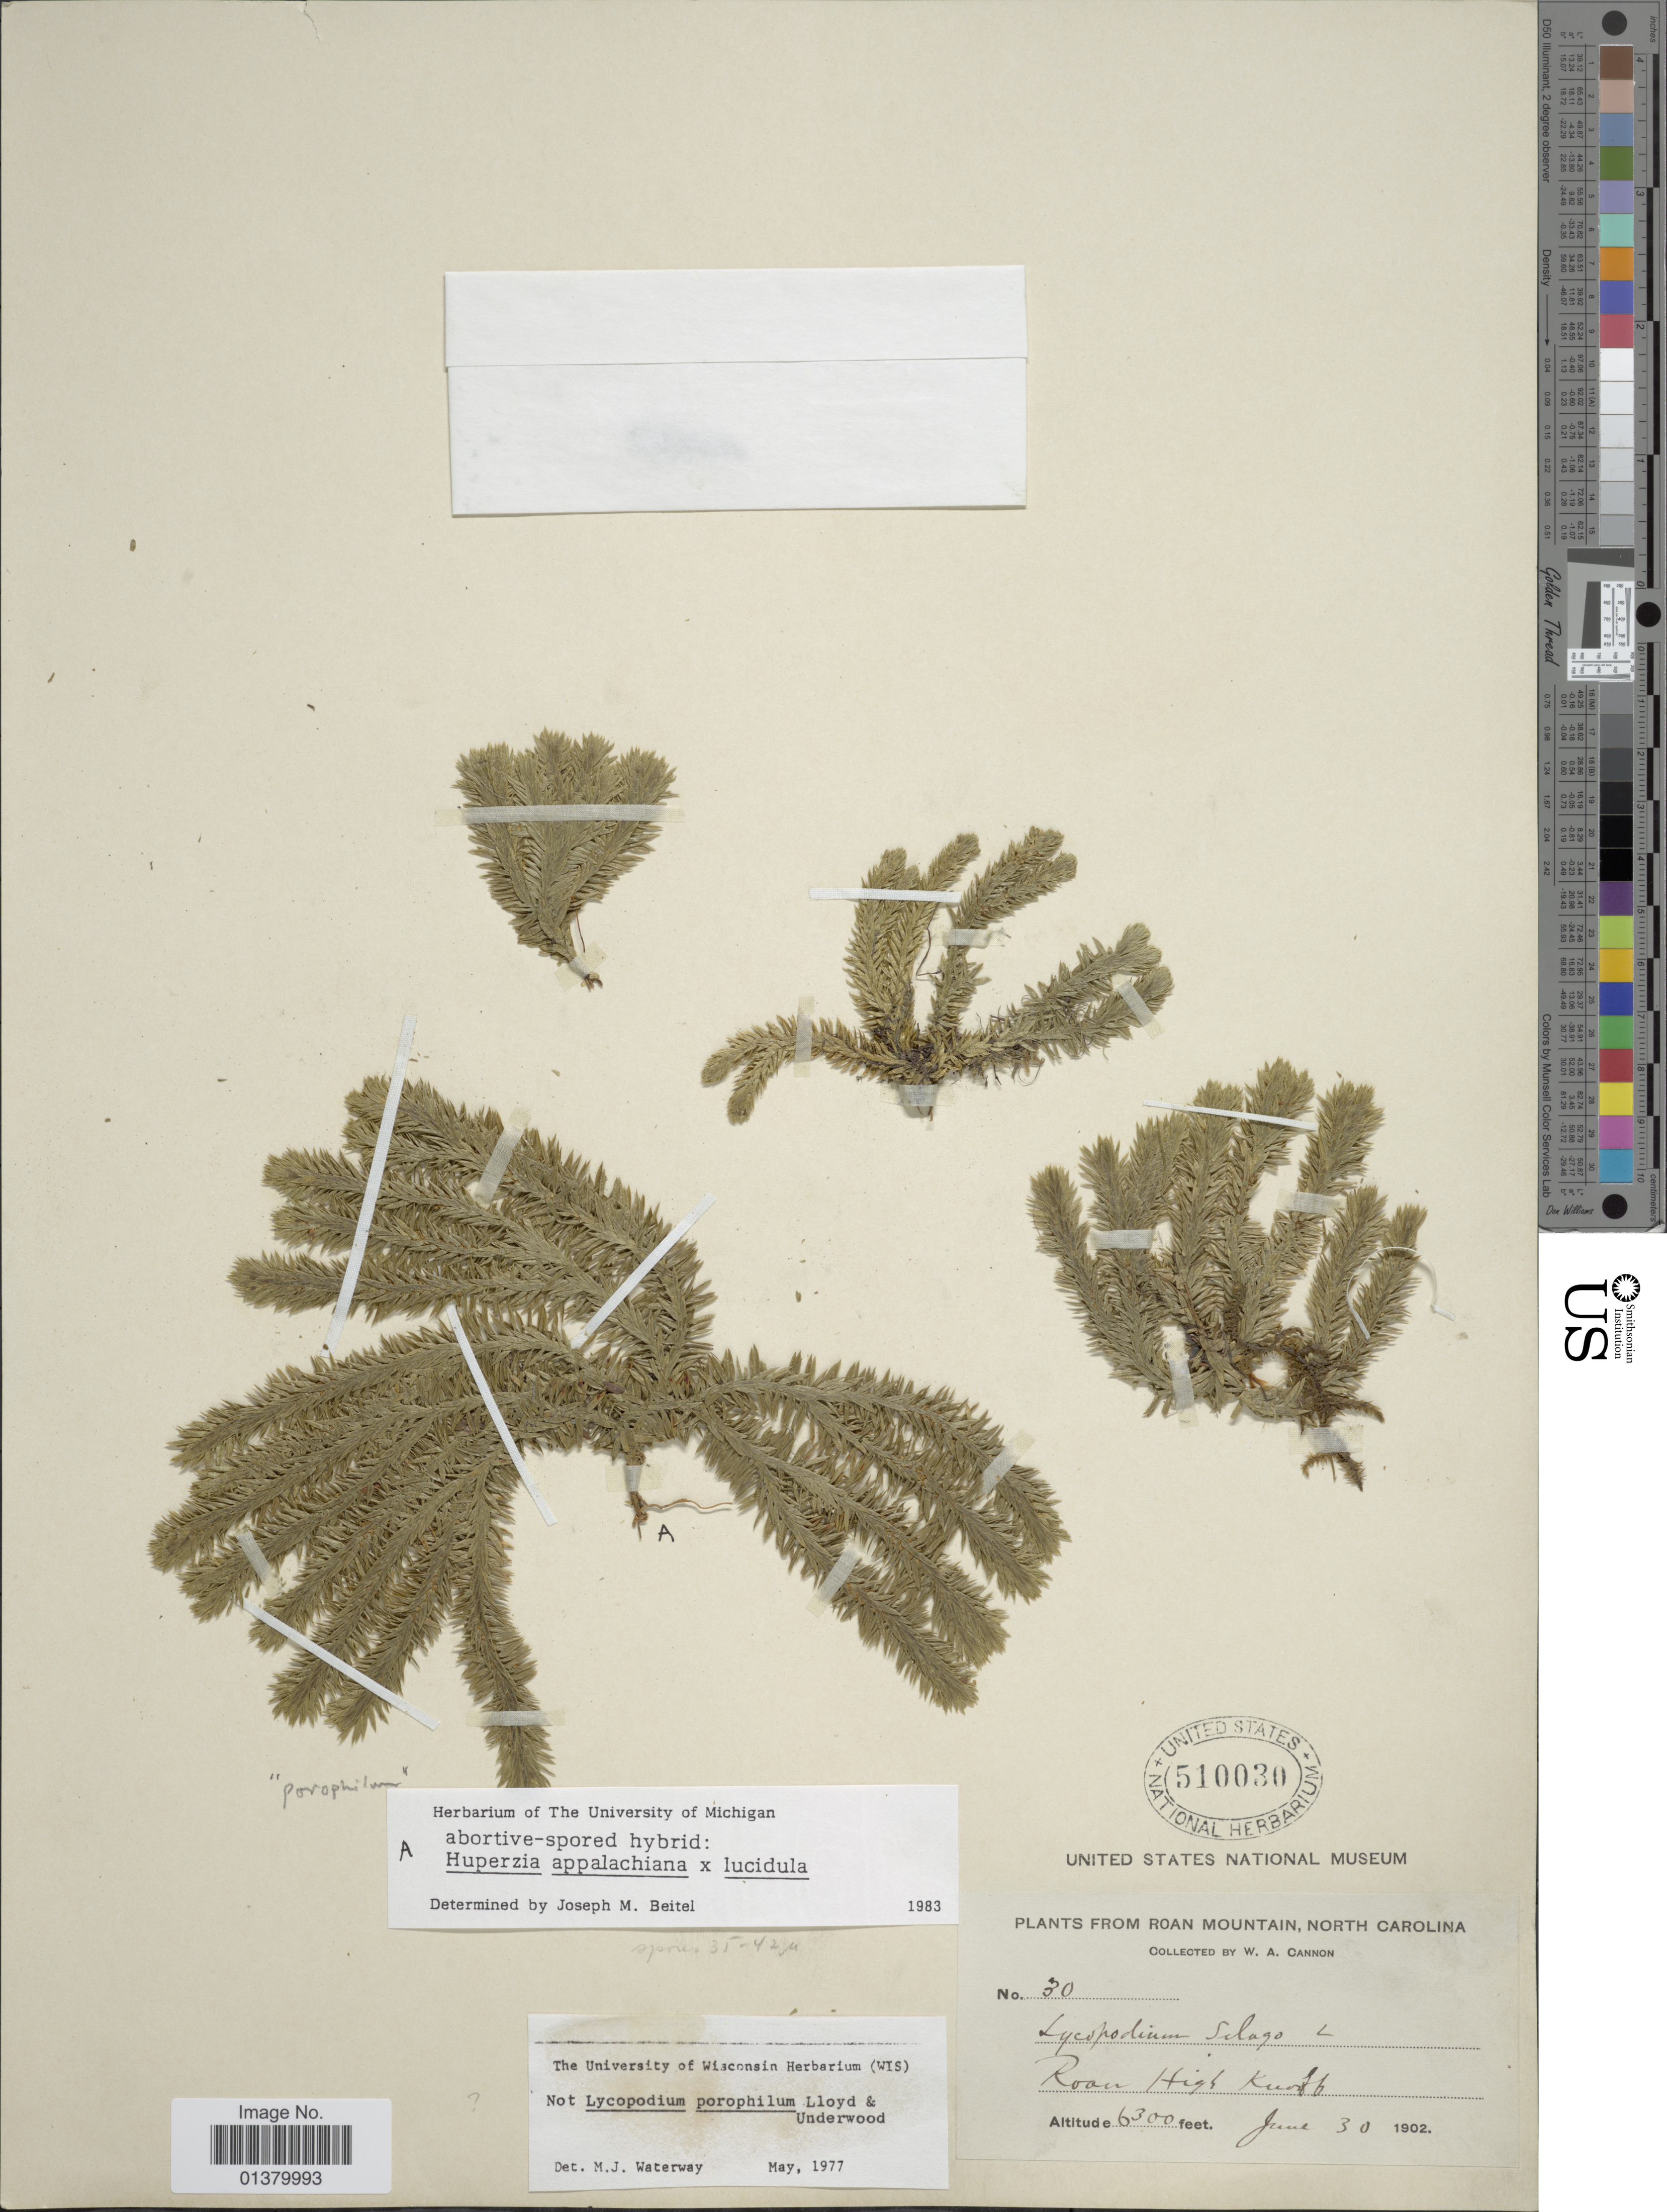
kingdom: Plantae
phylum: Tracheophyta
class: Lycopodiopsida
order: Lycopodiales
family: Lycopodiaceae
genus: Huperzia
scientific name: Huperzia appalachiana x H. lucidula (Michx.) Trevis.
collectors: W. Cannon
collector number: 30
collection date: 1902-06-30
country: United States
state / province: North Carolina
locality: Roan Mountain, Roan High Knob.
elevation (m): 1920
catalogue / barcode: US 510030